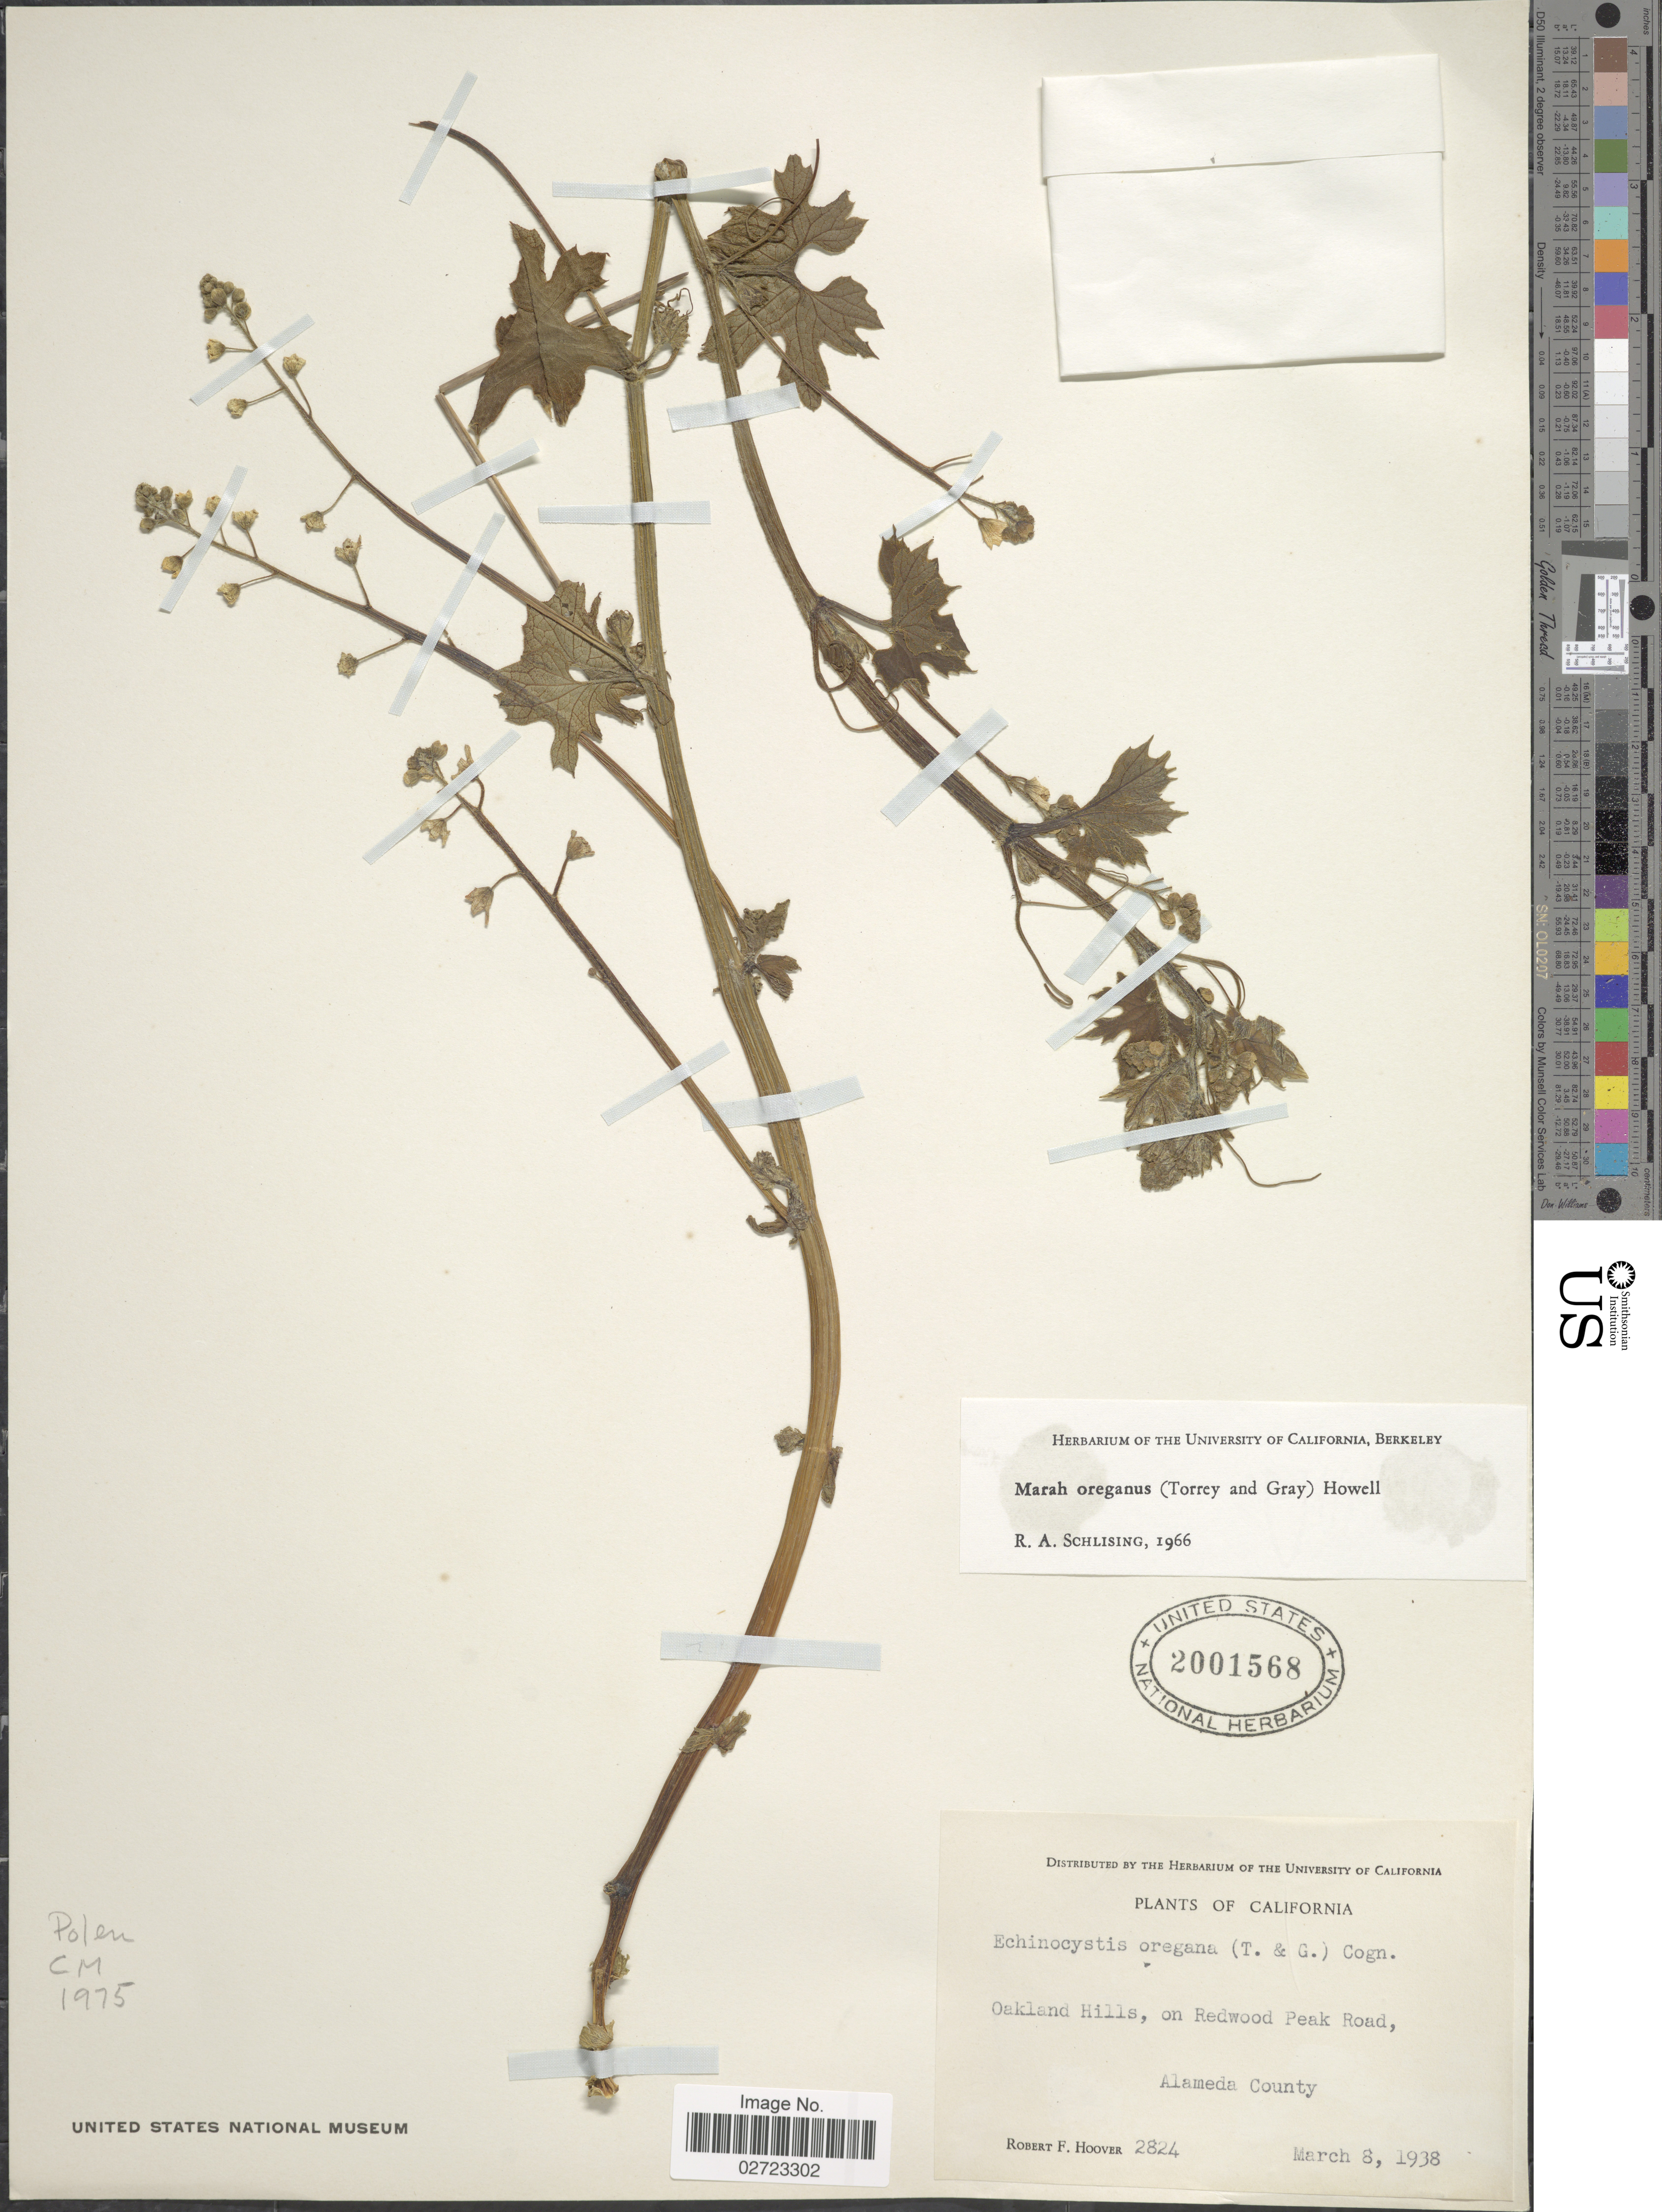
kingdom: Plantae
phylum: Tracheophyta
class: Magnoliopsida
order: Cucurbitales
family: Cucurbitaceae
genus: Marah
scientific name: Marah oregana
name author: (Torr. & A. Gray) Howell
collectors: R. F. Hoover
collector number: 2824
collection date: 1938-03-08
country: United States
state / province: California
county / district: Alameda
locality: Oakland Hills, on Redwood Peak Road, Alameda County.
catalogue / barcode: US 2001568